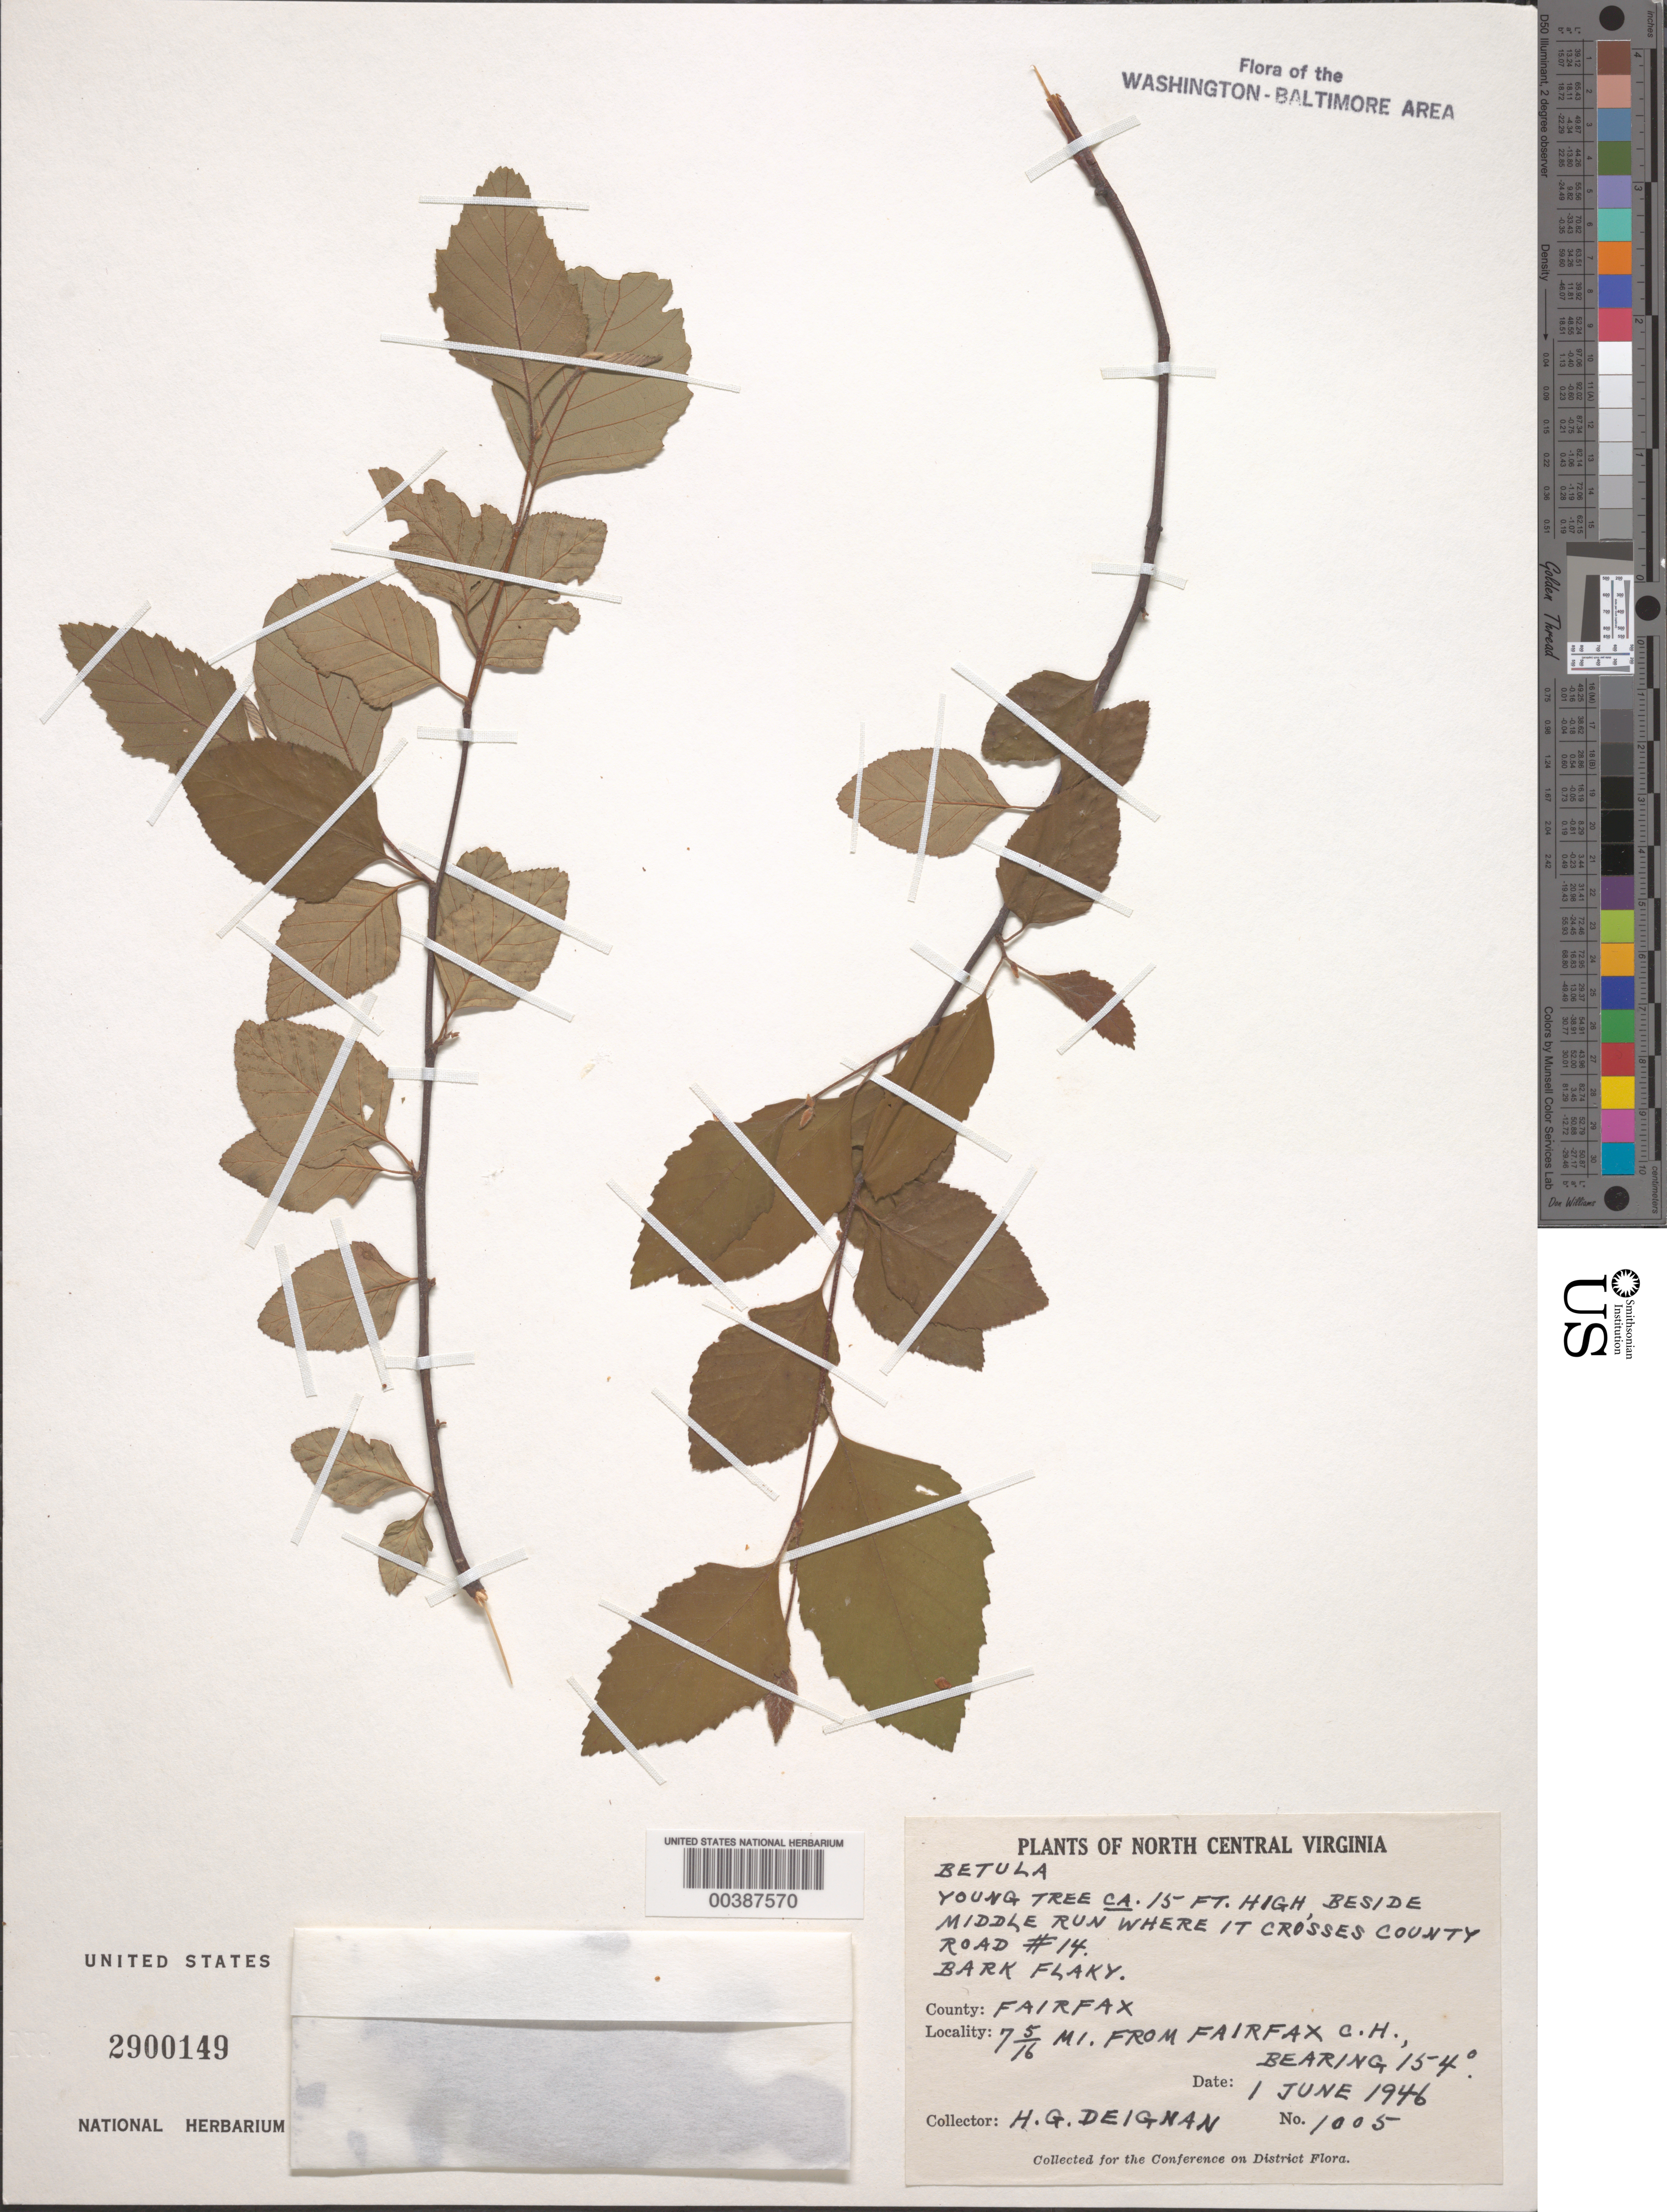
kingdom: Plantae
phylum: Tracheophyta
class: Magnoliopsida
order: Fagales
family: Betulaceae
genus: Betula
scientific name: Betula nigra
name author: L.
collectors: H. Deignan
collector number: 1005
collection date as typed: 01 Jun 1946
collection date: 1946-06-01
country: United States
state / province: Virginia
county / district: Fairfax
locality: Middle Run and County Road #14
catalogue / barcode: US 2900149